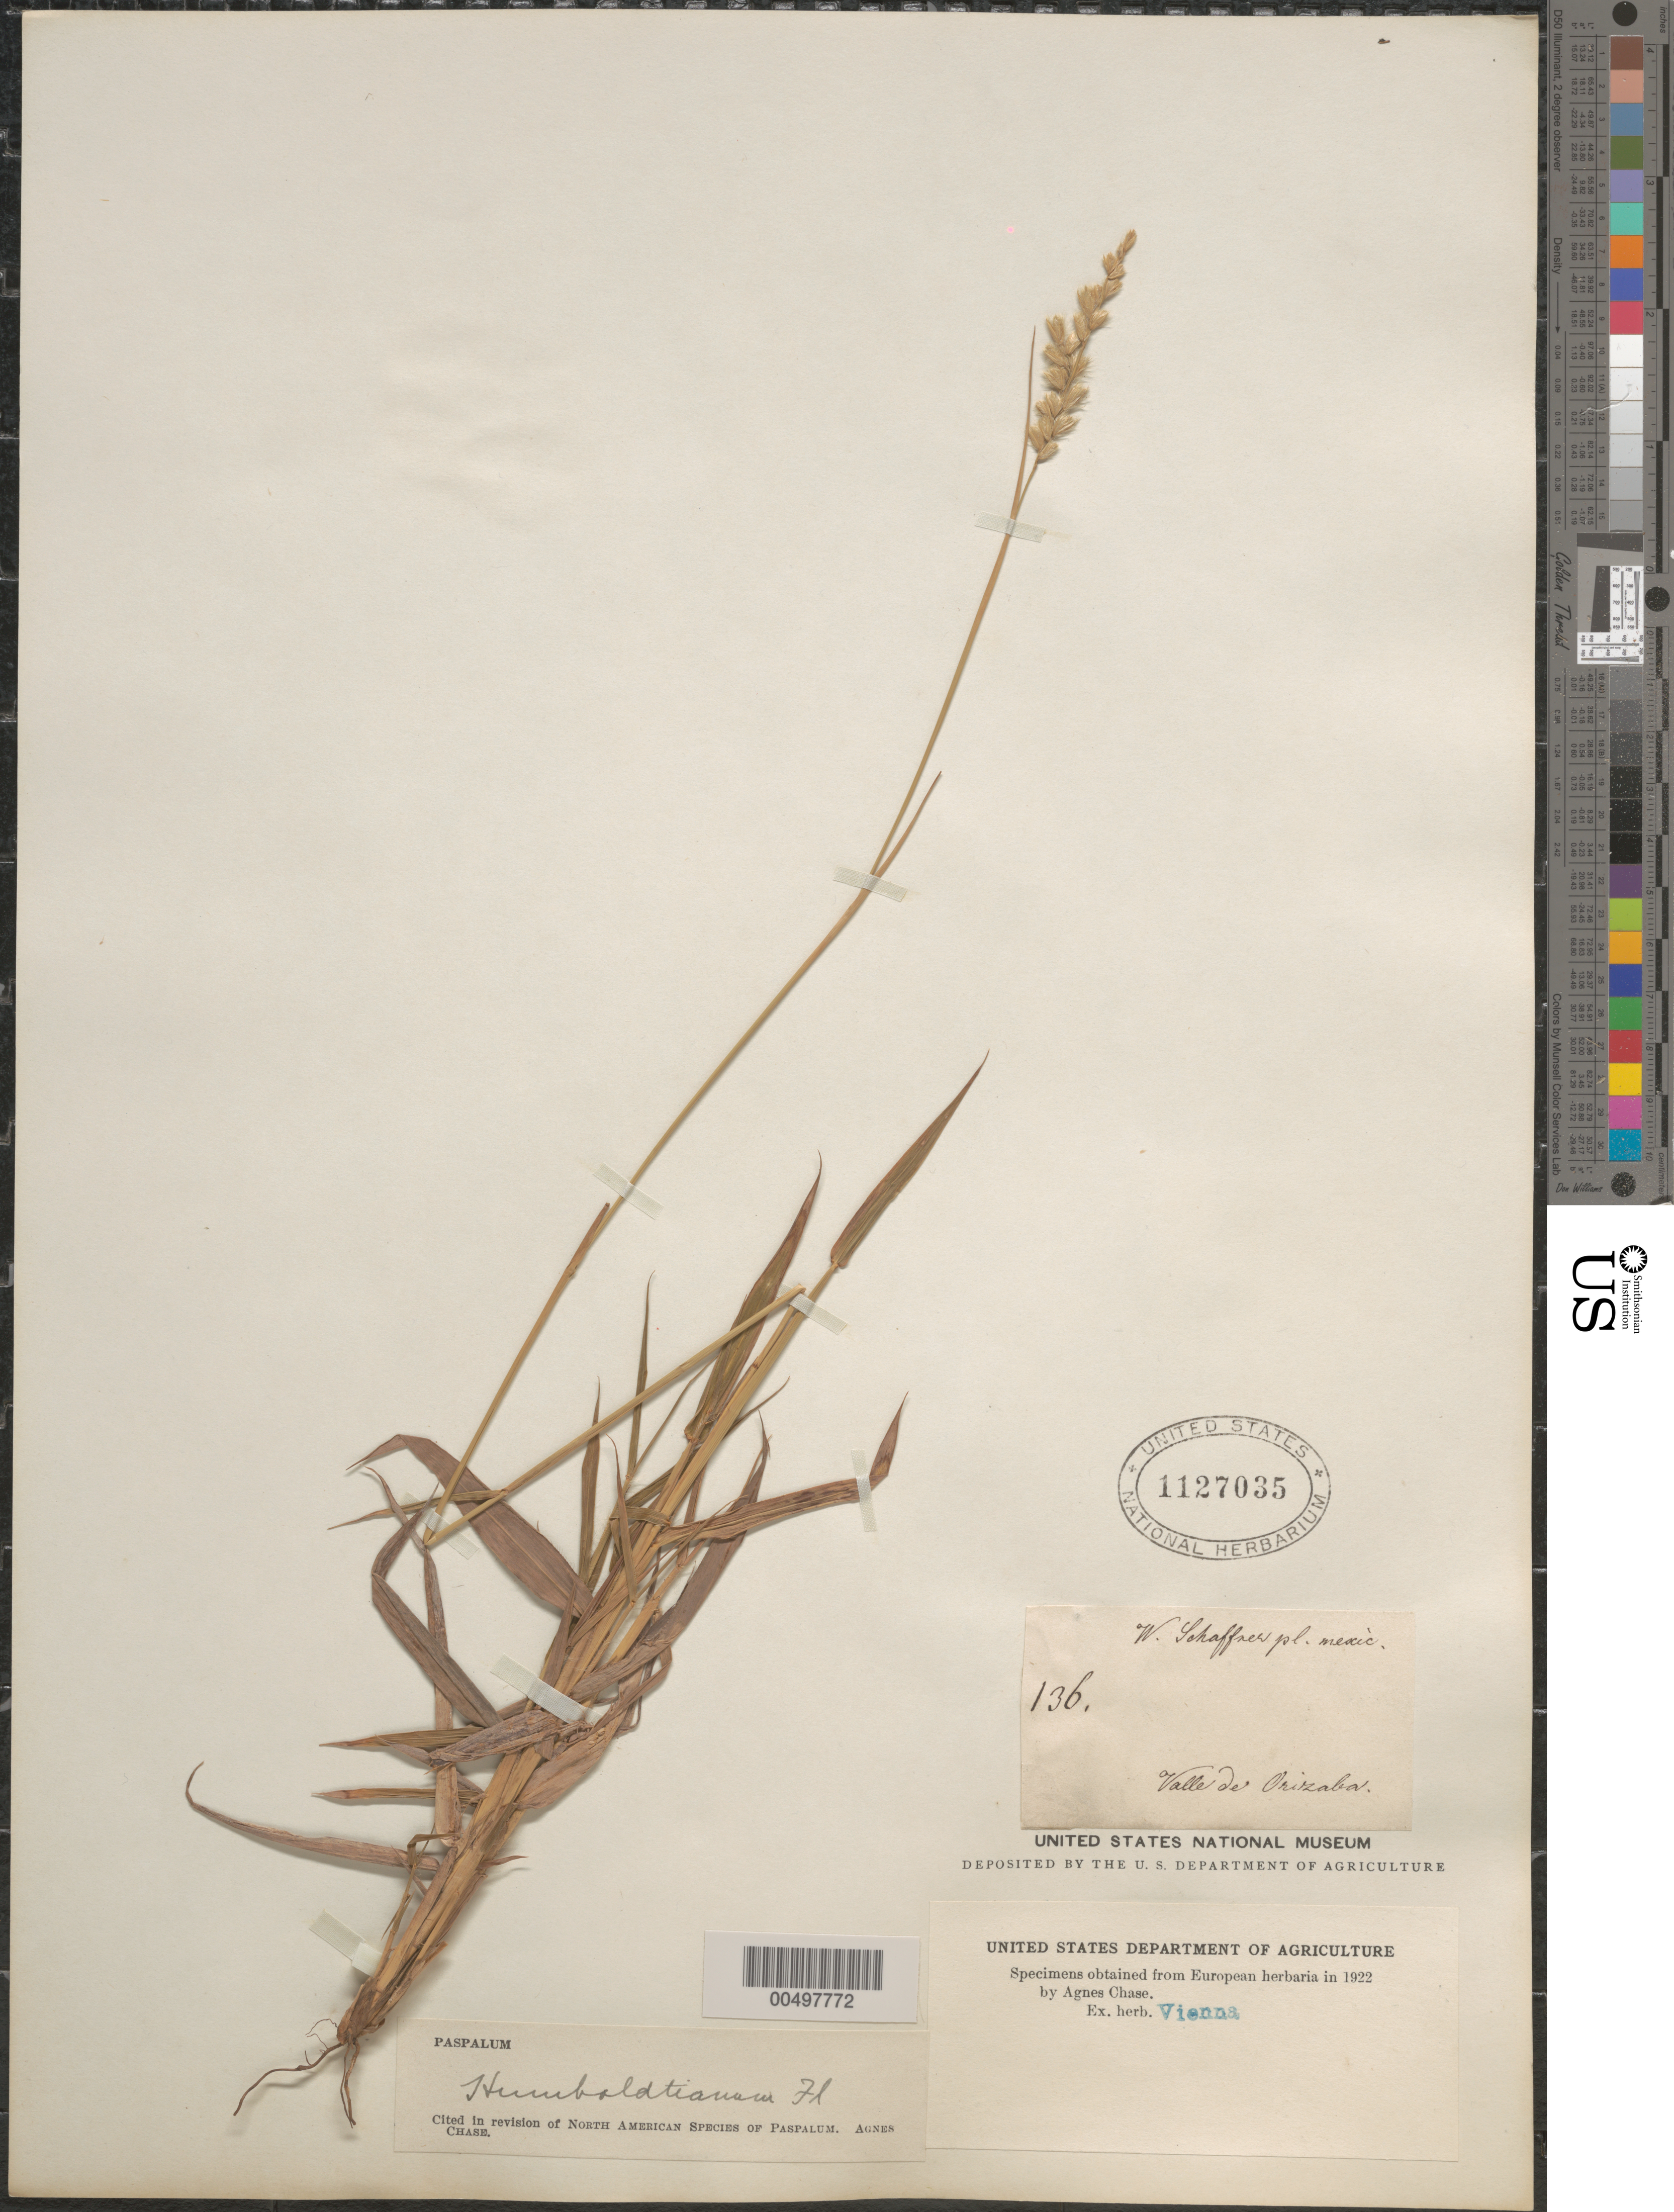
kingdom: Plantae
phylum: Tracheophyta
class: Liliopsida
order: Poales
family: Poaceae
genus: Paspalum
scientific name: Paspalum humboldtianum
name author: Flüggé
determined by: Chase, [M.] Agnes, (US)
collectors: W. Schaffner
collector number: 136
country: Mexico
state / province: Veracruz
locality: Valle de Orizaba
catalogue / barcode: US 1127035